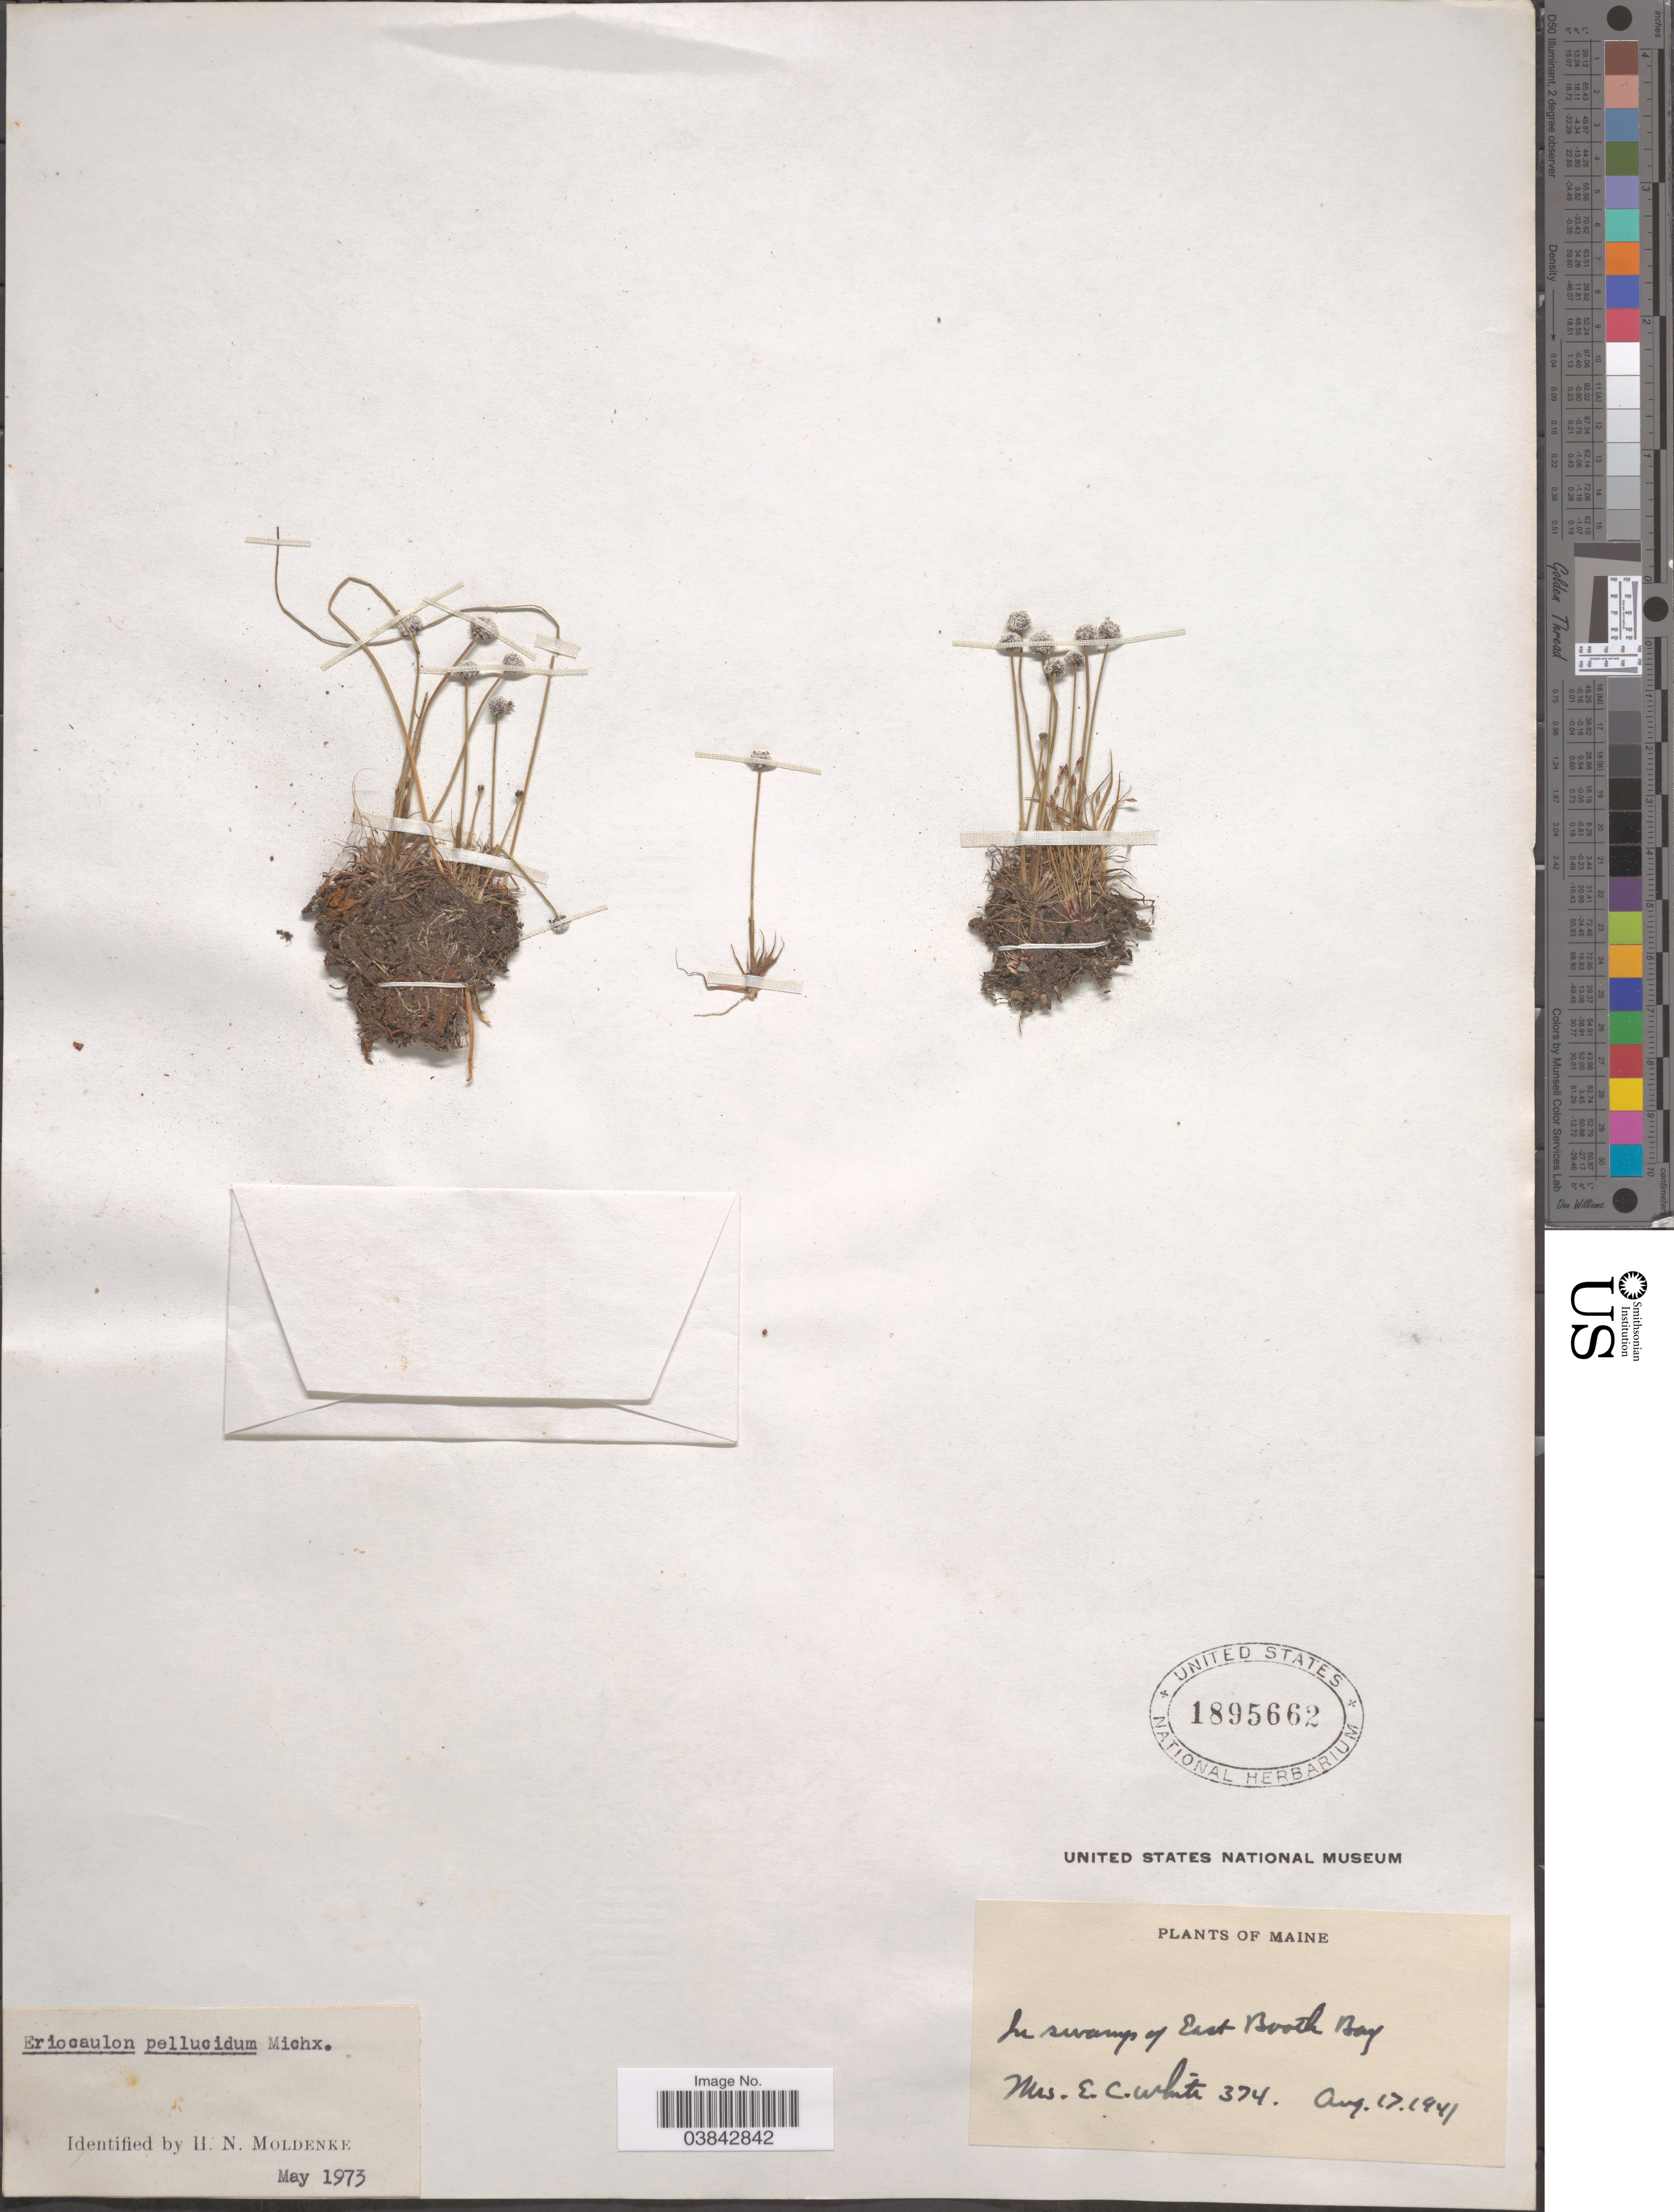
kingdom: Plantae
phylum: Tracheophyta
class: Liliopsida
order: Poales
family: Eriocaulaceae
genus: Eriocaulon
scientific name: Eriocaulon aquaticum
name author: (Hill) Druce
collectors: E. C. White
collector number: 374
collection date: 1941-08-17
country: United States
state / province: Maine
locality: In swamp of East Booth Bay.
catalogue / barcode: US 1895662